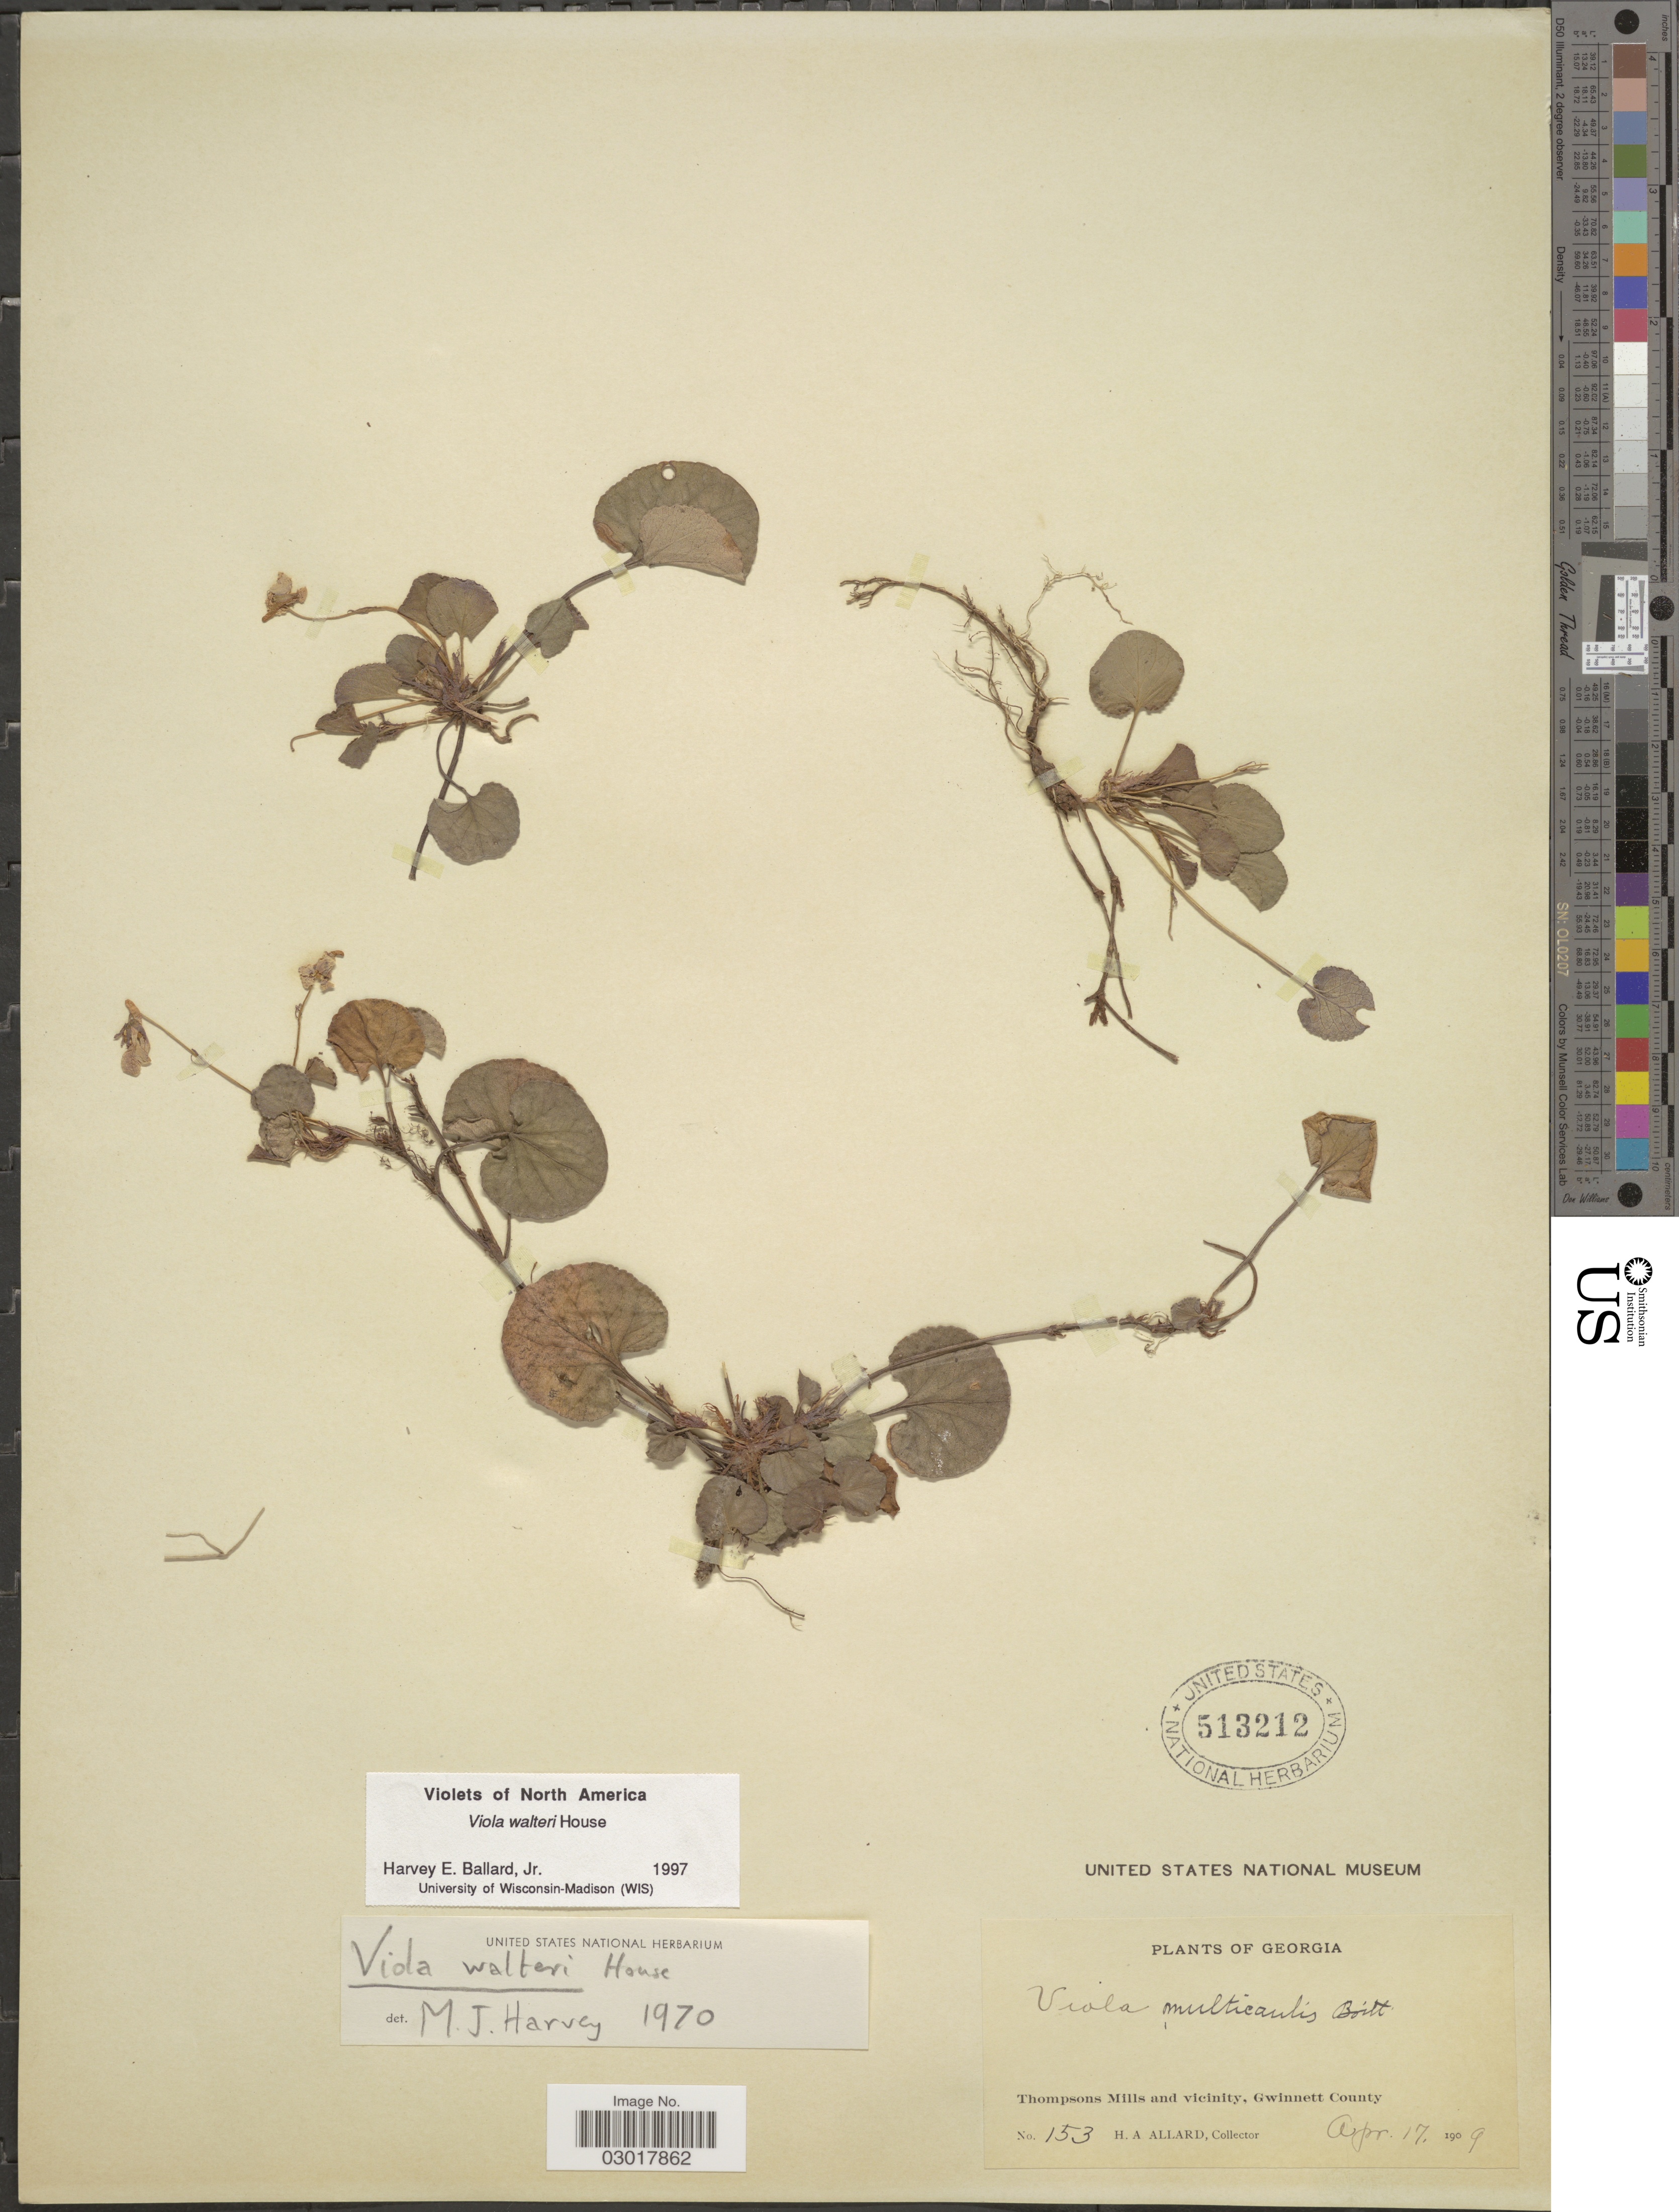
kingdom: Plantae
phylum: Tracheophyta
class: Magnoliopsida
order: Malpighiales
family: Violaceae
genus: Viola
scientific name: Viola walteri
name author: House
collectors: H. A. Allard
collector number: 153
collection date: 1909-04-17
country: United States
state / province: Georgia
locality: Thompsons Mills and vicinity, Gwinnett County.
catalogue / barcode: US 513212